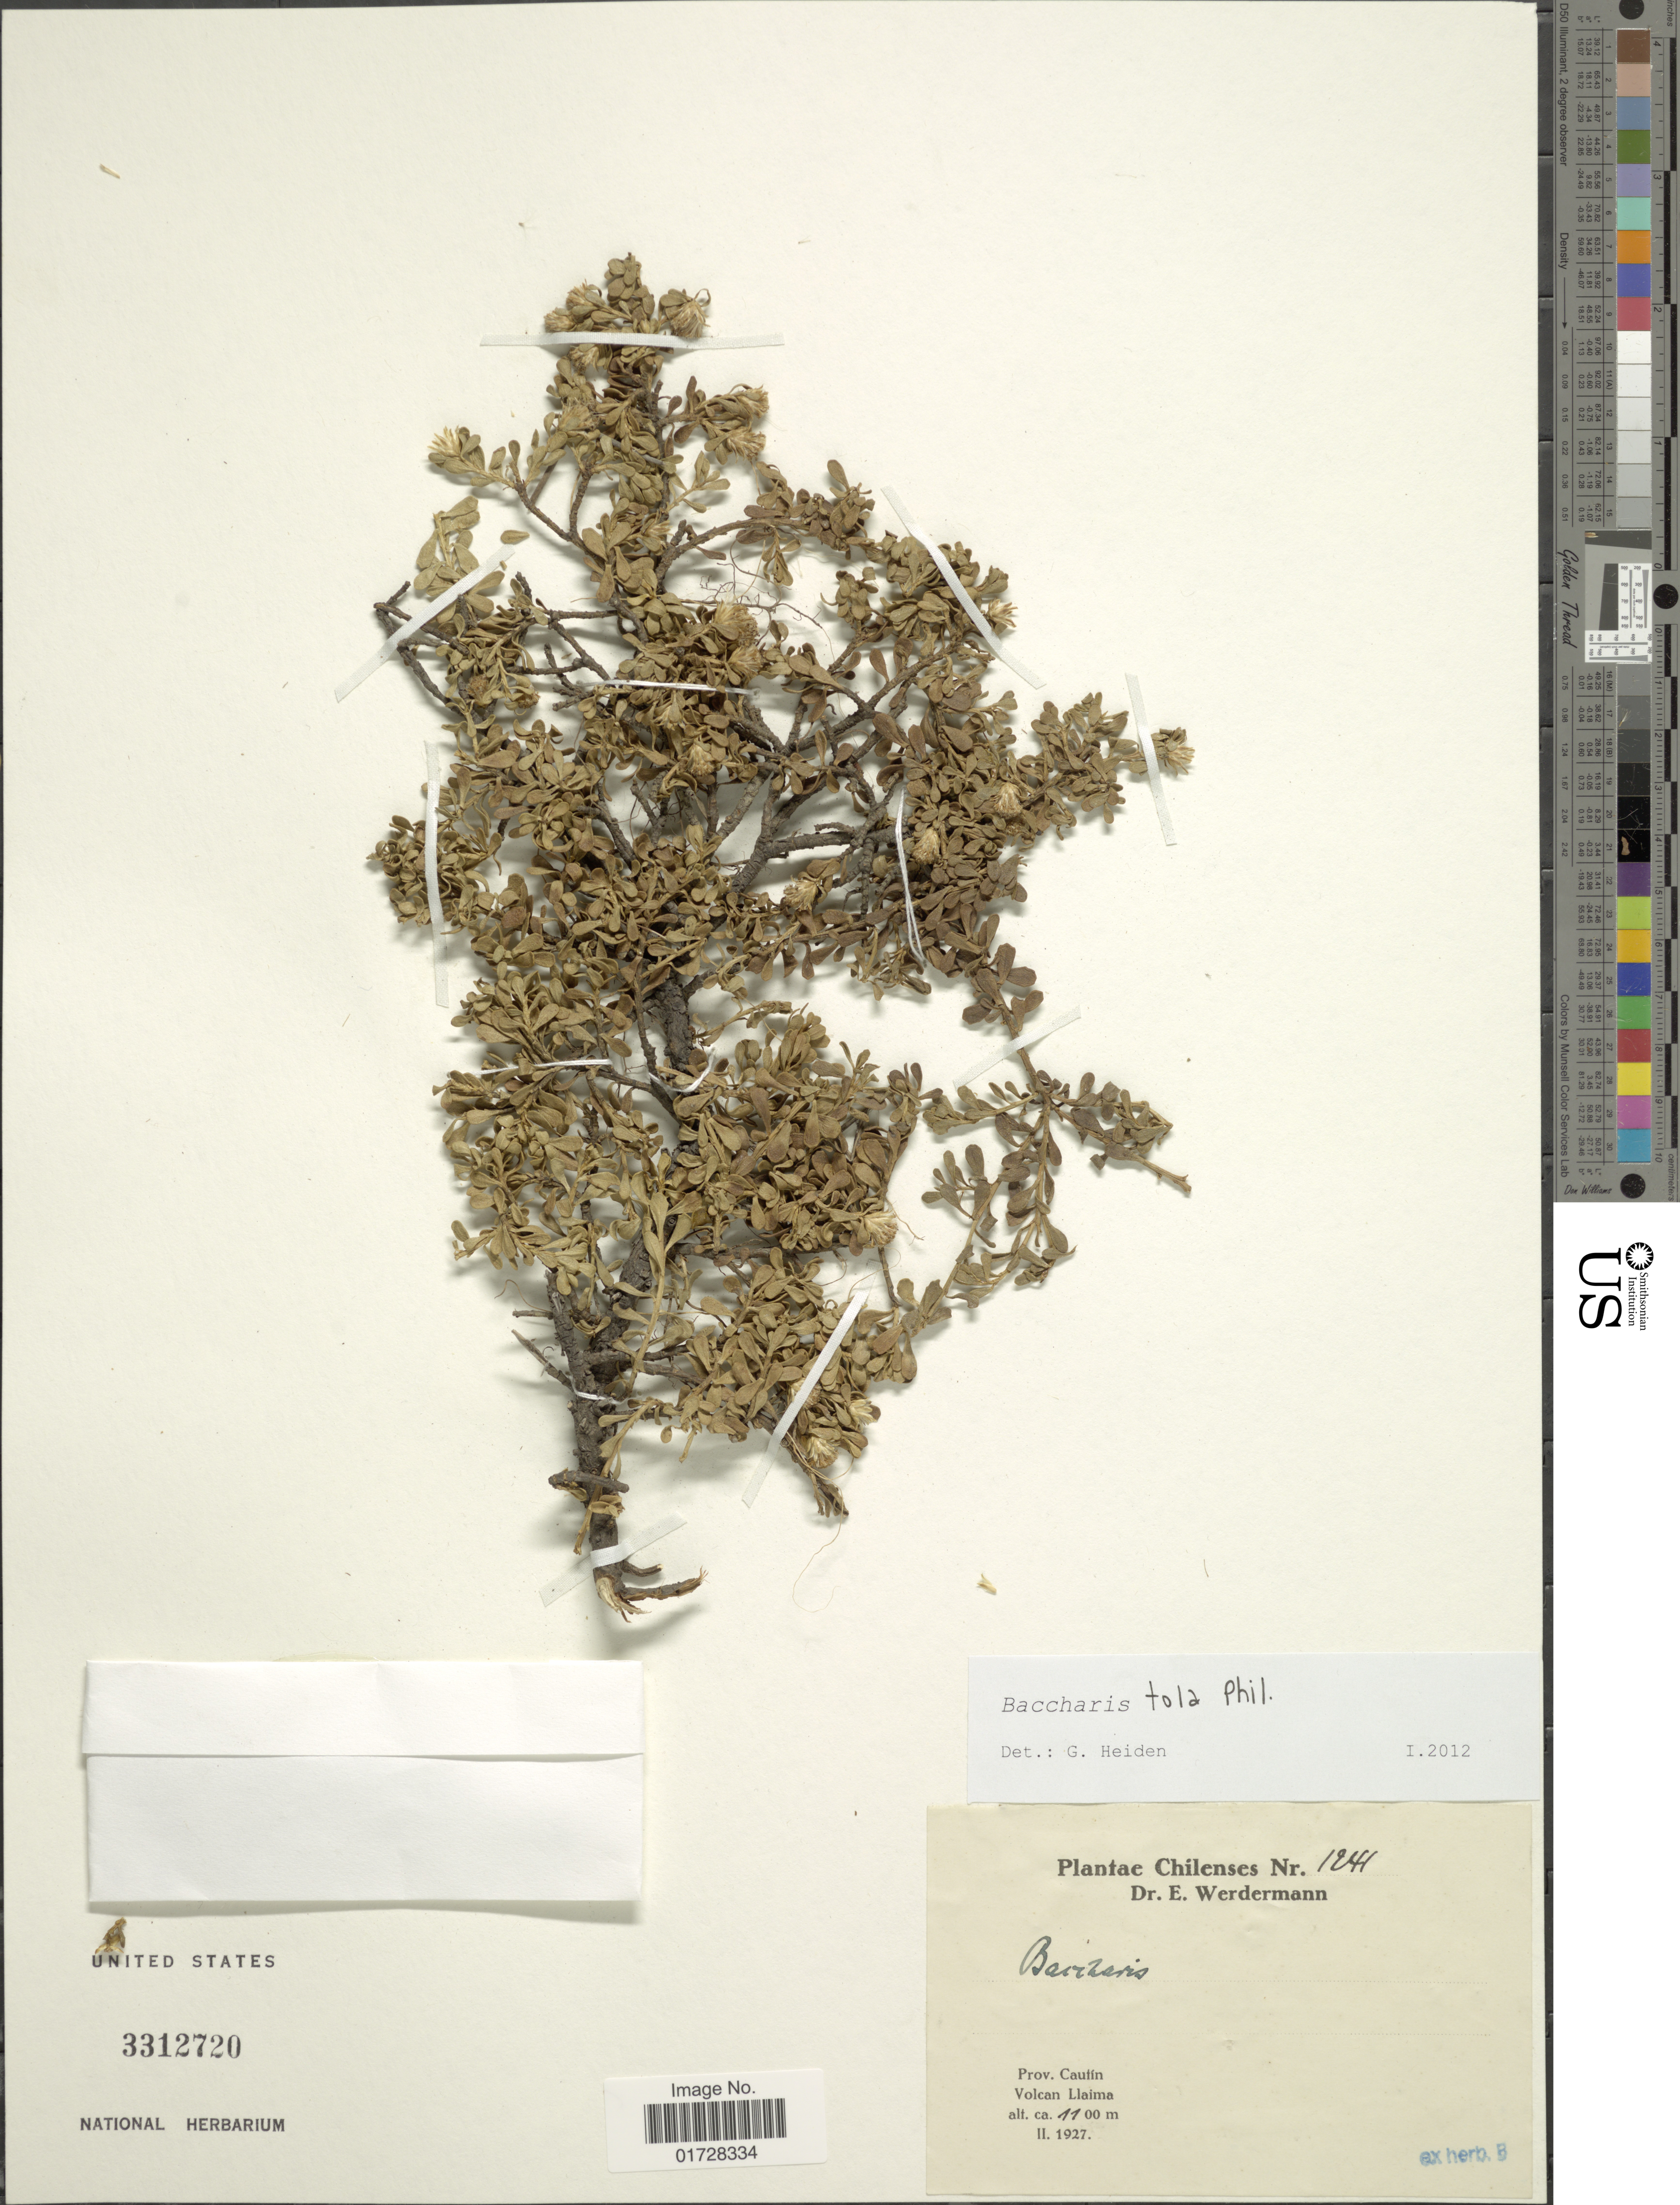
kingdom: Plantae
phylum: Tracheophyta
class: Magnoliopsida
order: Asterales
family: Asteraceae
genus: Baccharis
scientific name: Baccharis tola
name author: Phil.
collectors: E. Werdermann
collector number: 1241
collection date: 1927-02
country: Chile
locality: Prov. Cautin, Volcan Llaima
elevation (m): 1100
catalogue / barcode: US 3312720